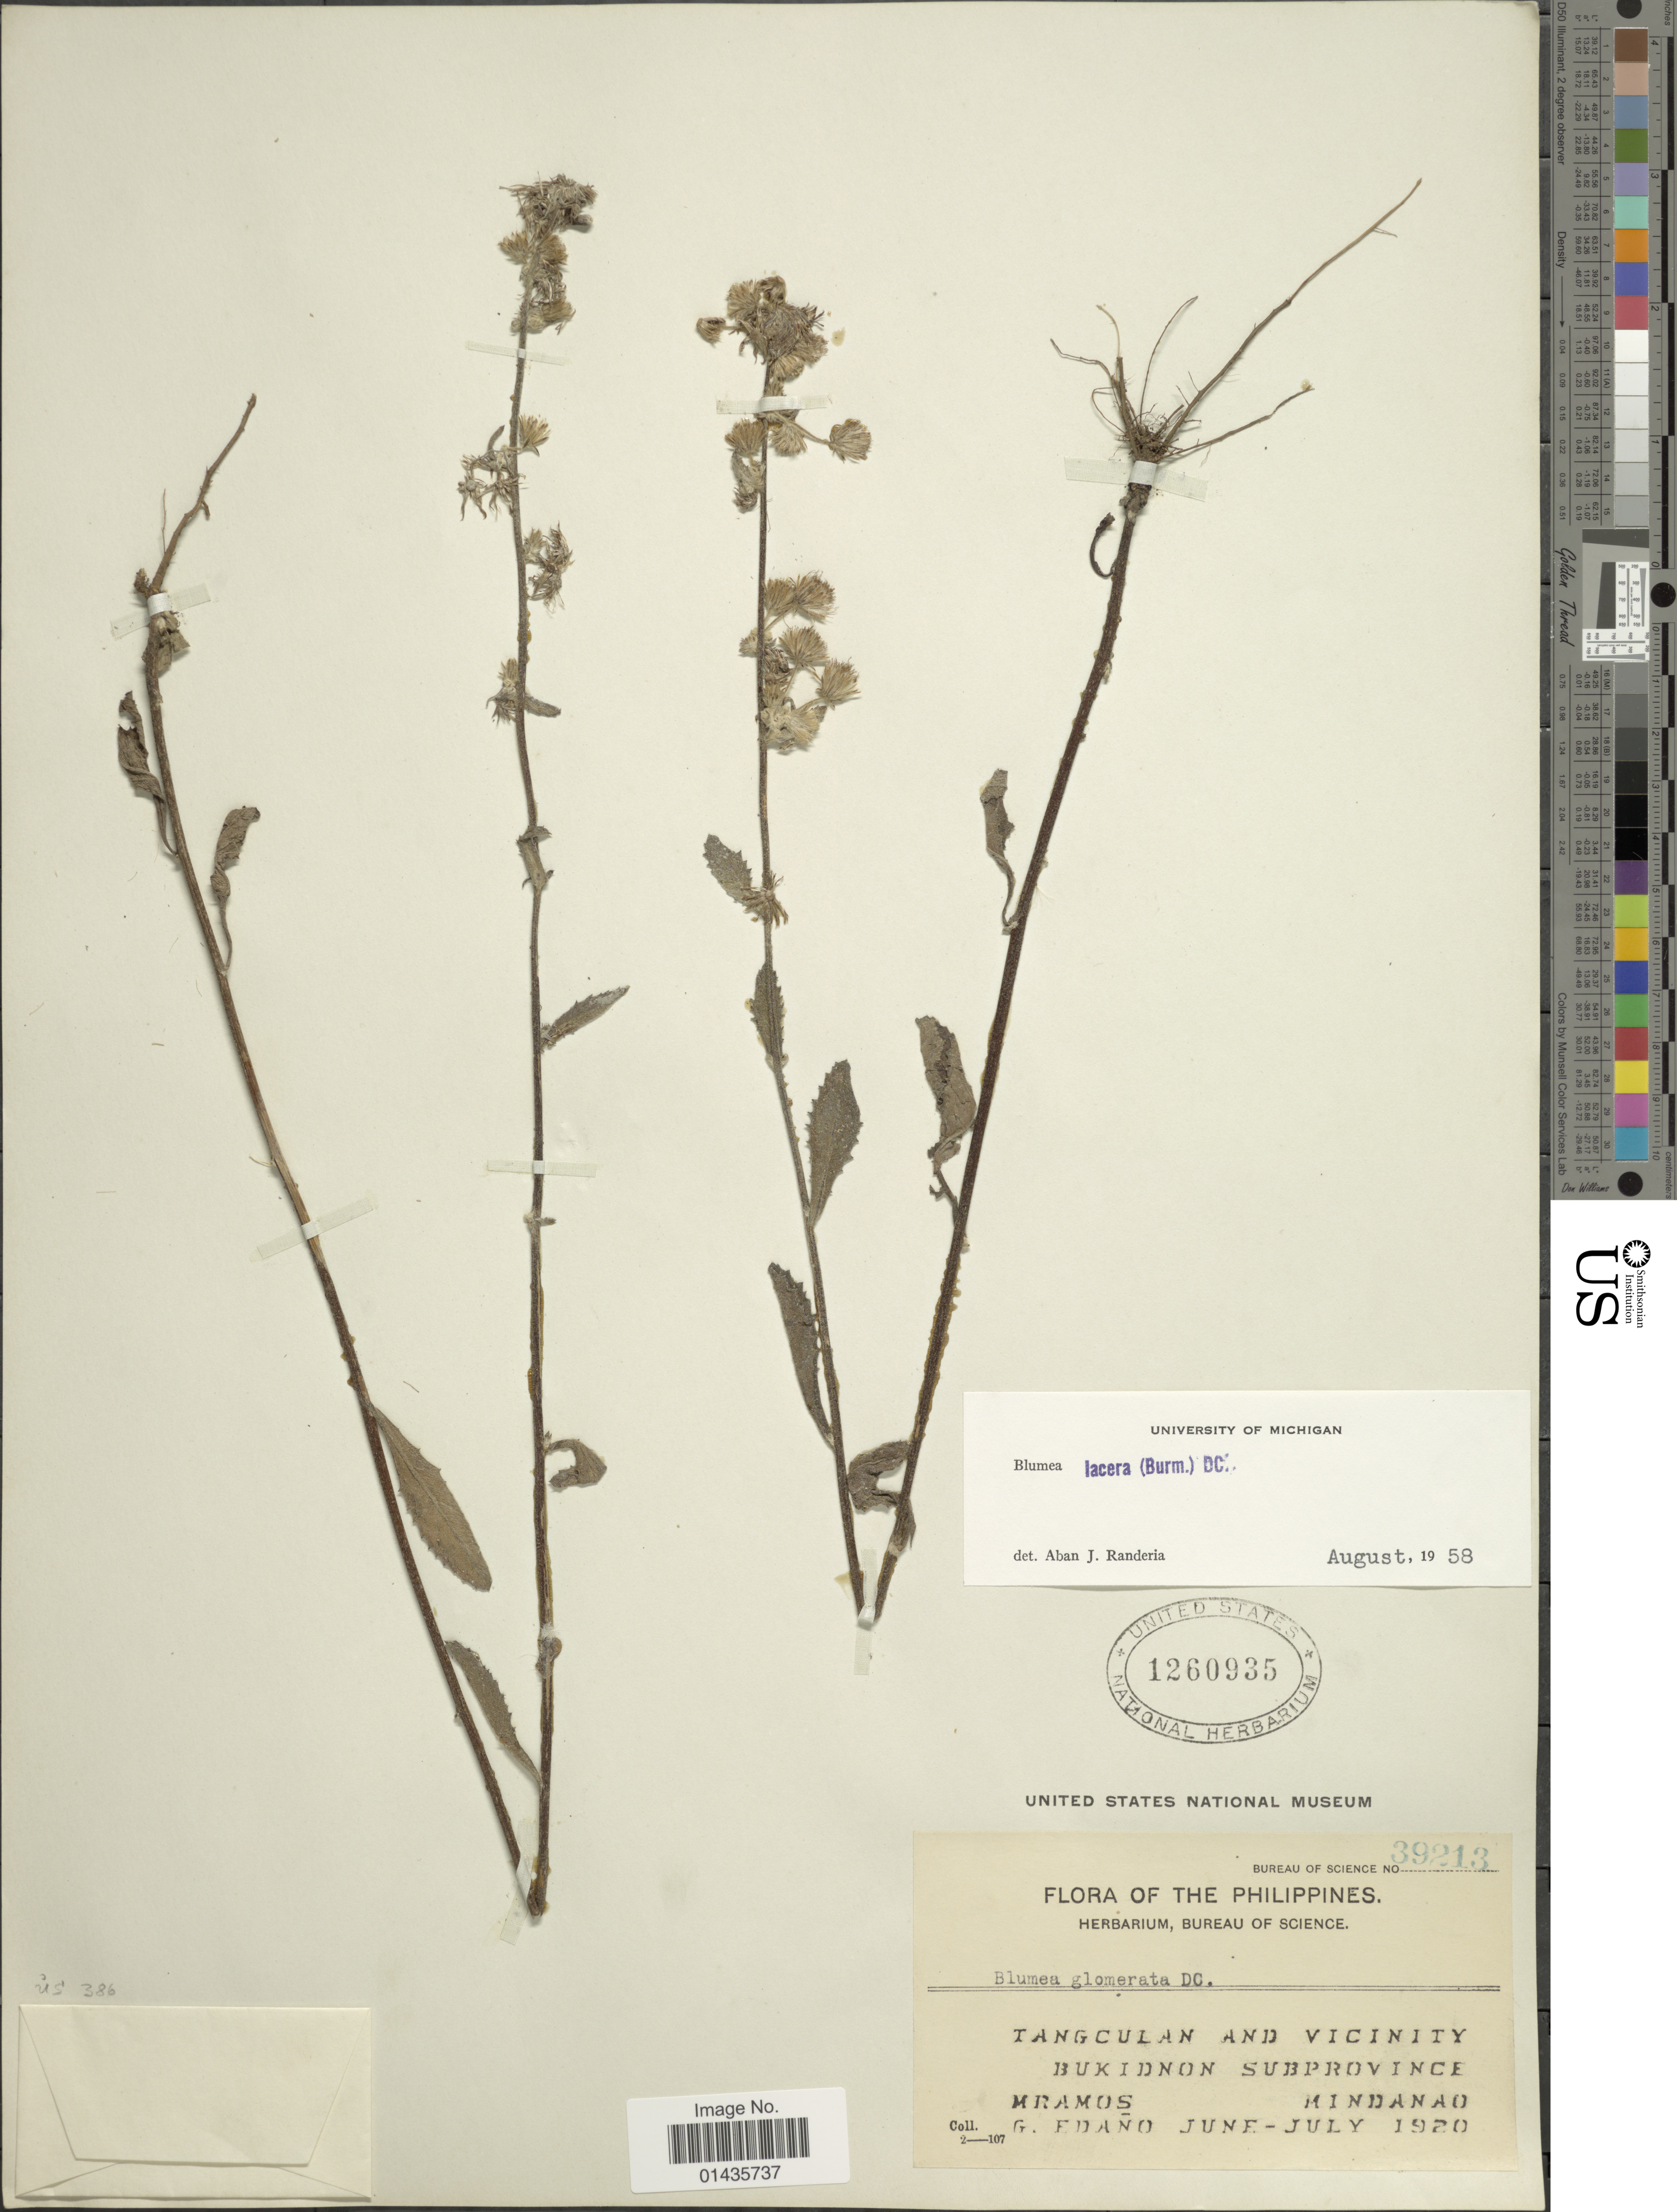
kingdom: Plantae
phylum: Tracheophyta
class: Magnoliopsida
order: Asterales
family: Asteraceae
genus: Blumea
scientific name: Blumea lacera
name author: (Roxb.) DC.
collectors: M. Ramos & G. Edaño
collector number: Bureau of Science 39213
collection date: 1920-06/1920-07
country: Philippines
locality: Tangculan and vicinity, Bukidnon Subprovince, Mindanao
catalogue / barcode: US 1260935